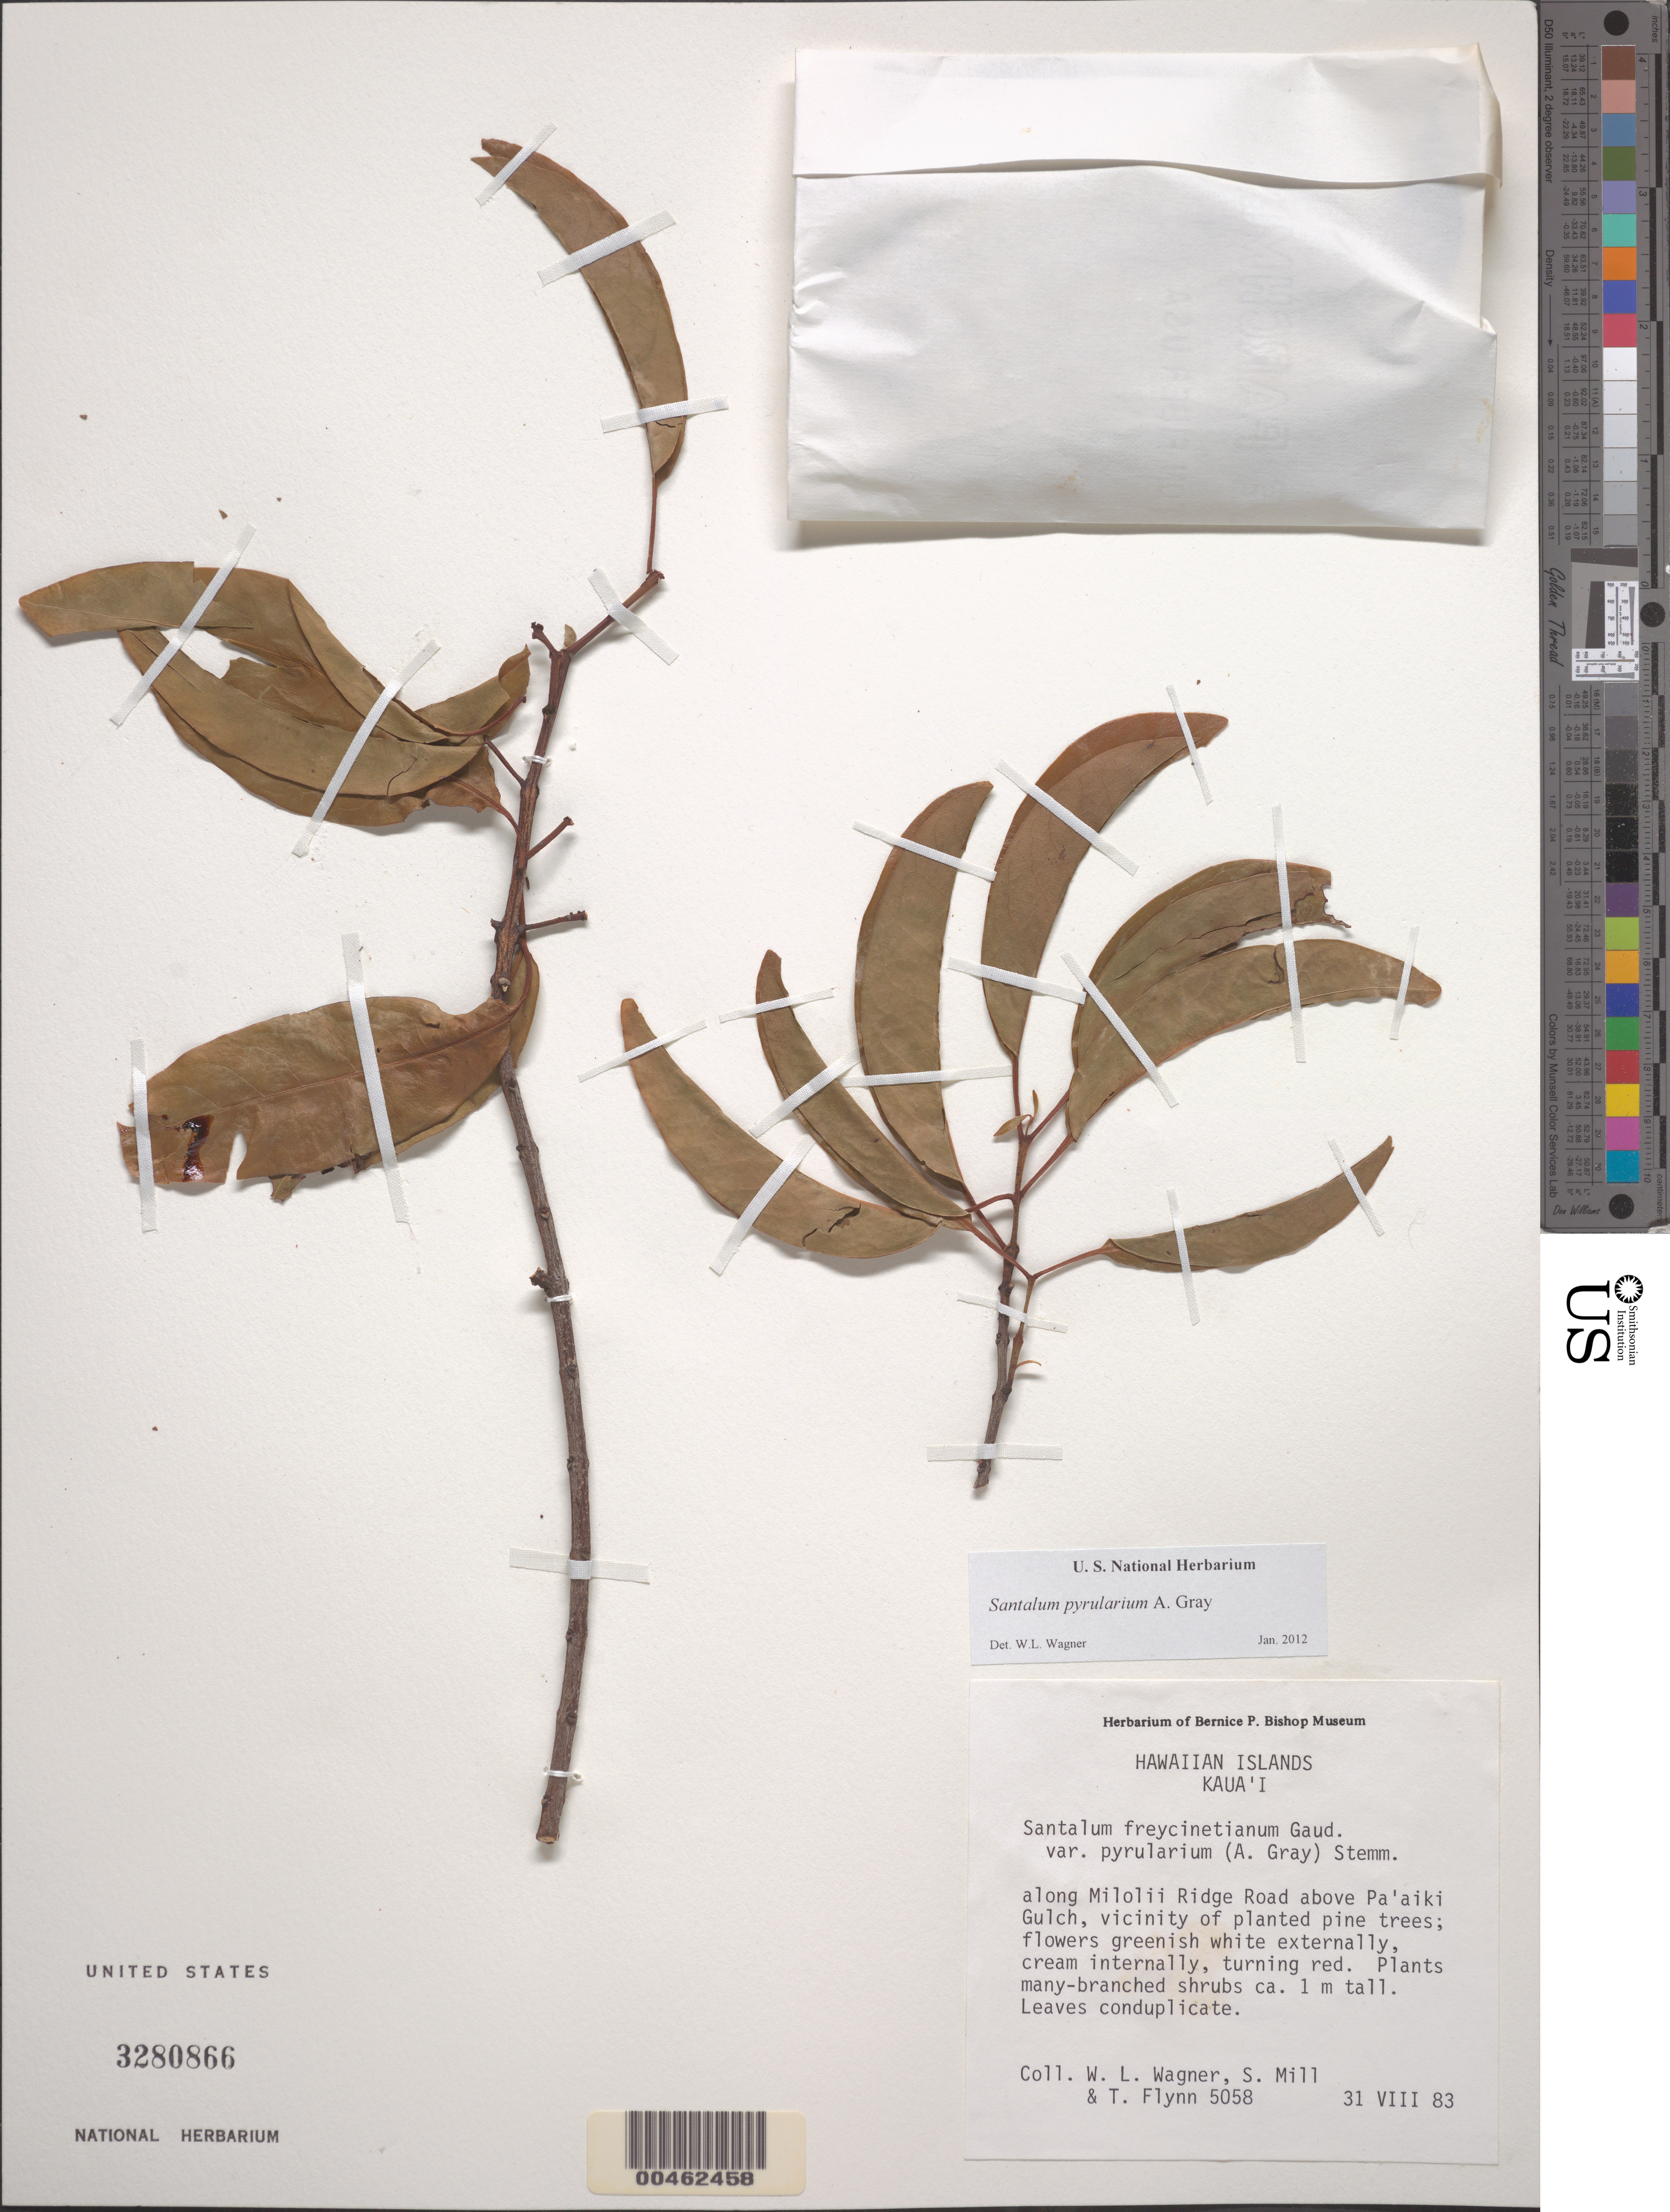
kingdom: Plantae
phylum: Tracheophyta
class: Magnoliopsida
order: Santalales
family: Santalaceae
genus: Santalum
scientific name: Santalum pyrularium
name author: A. Gray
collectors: W. L. Wagner, S. W. Miller & S. Flynn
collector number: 5058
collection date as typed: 31 Aug 1983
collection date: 1983-08-31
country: United States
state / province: Hawaii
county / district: Kauai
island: Kaua'i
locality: Along Milolii Ridge Road above Pa'aiki Gulch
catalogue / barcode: US 3280866